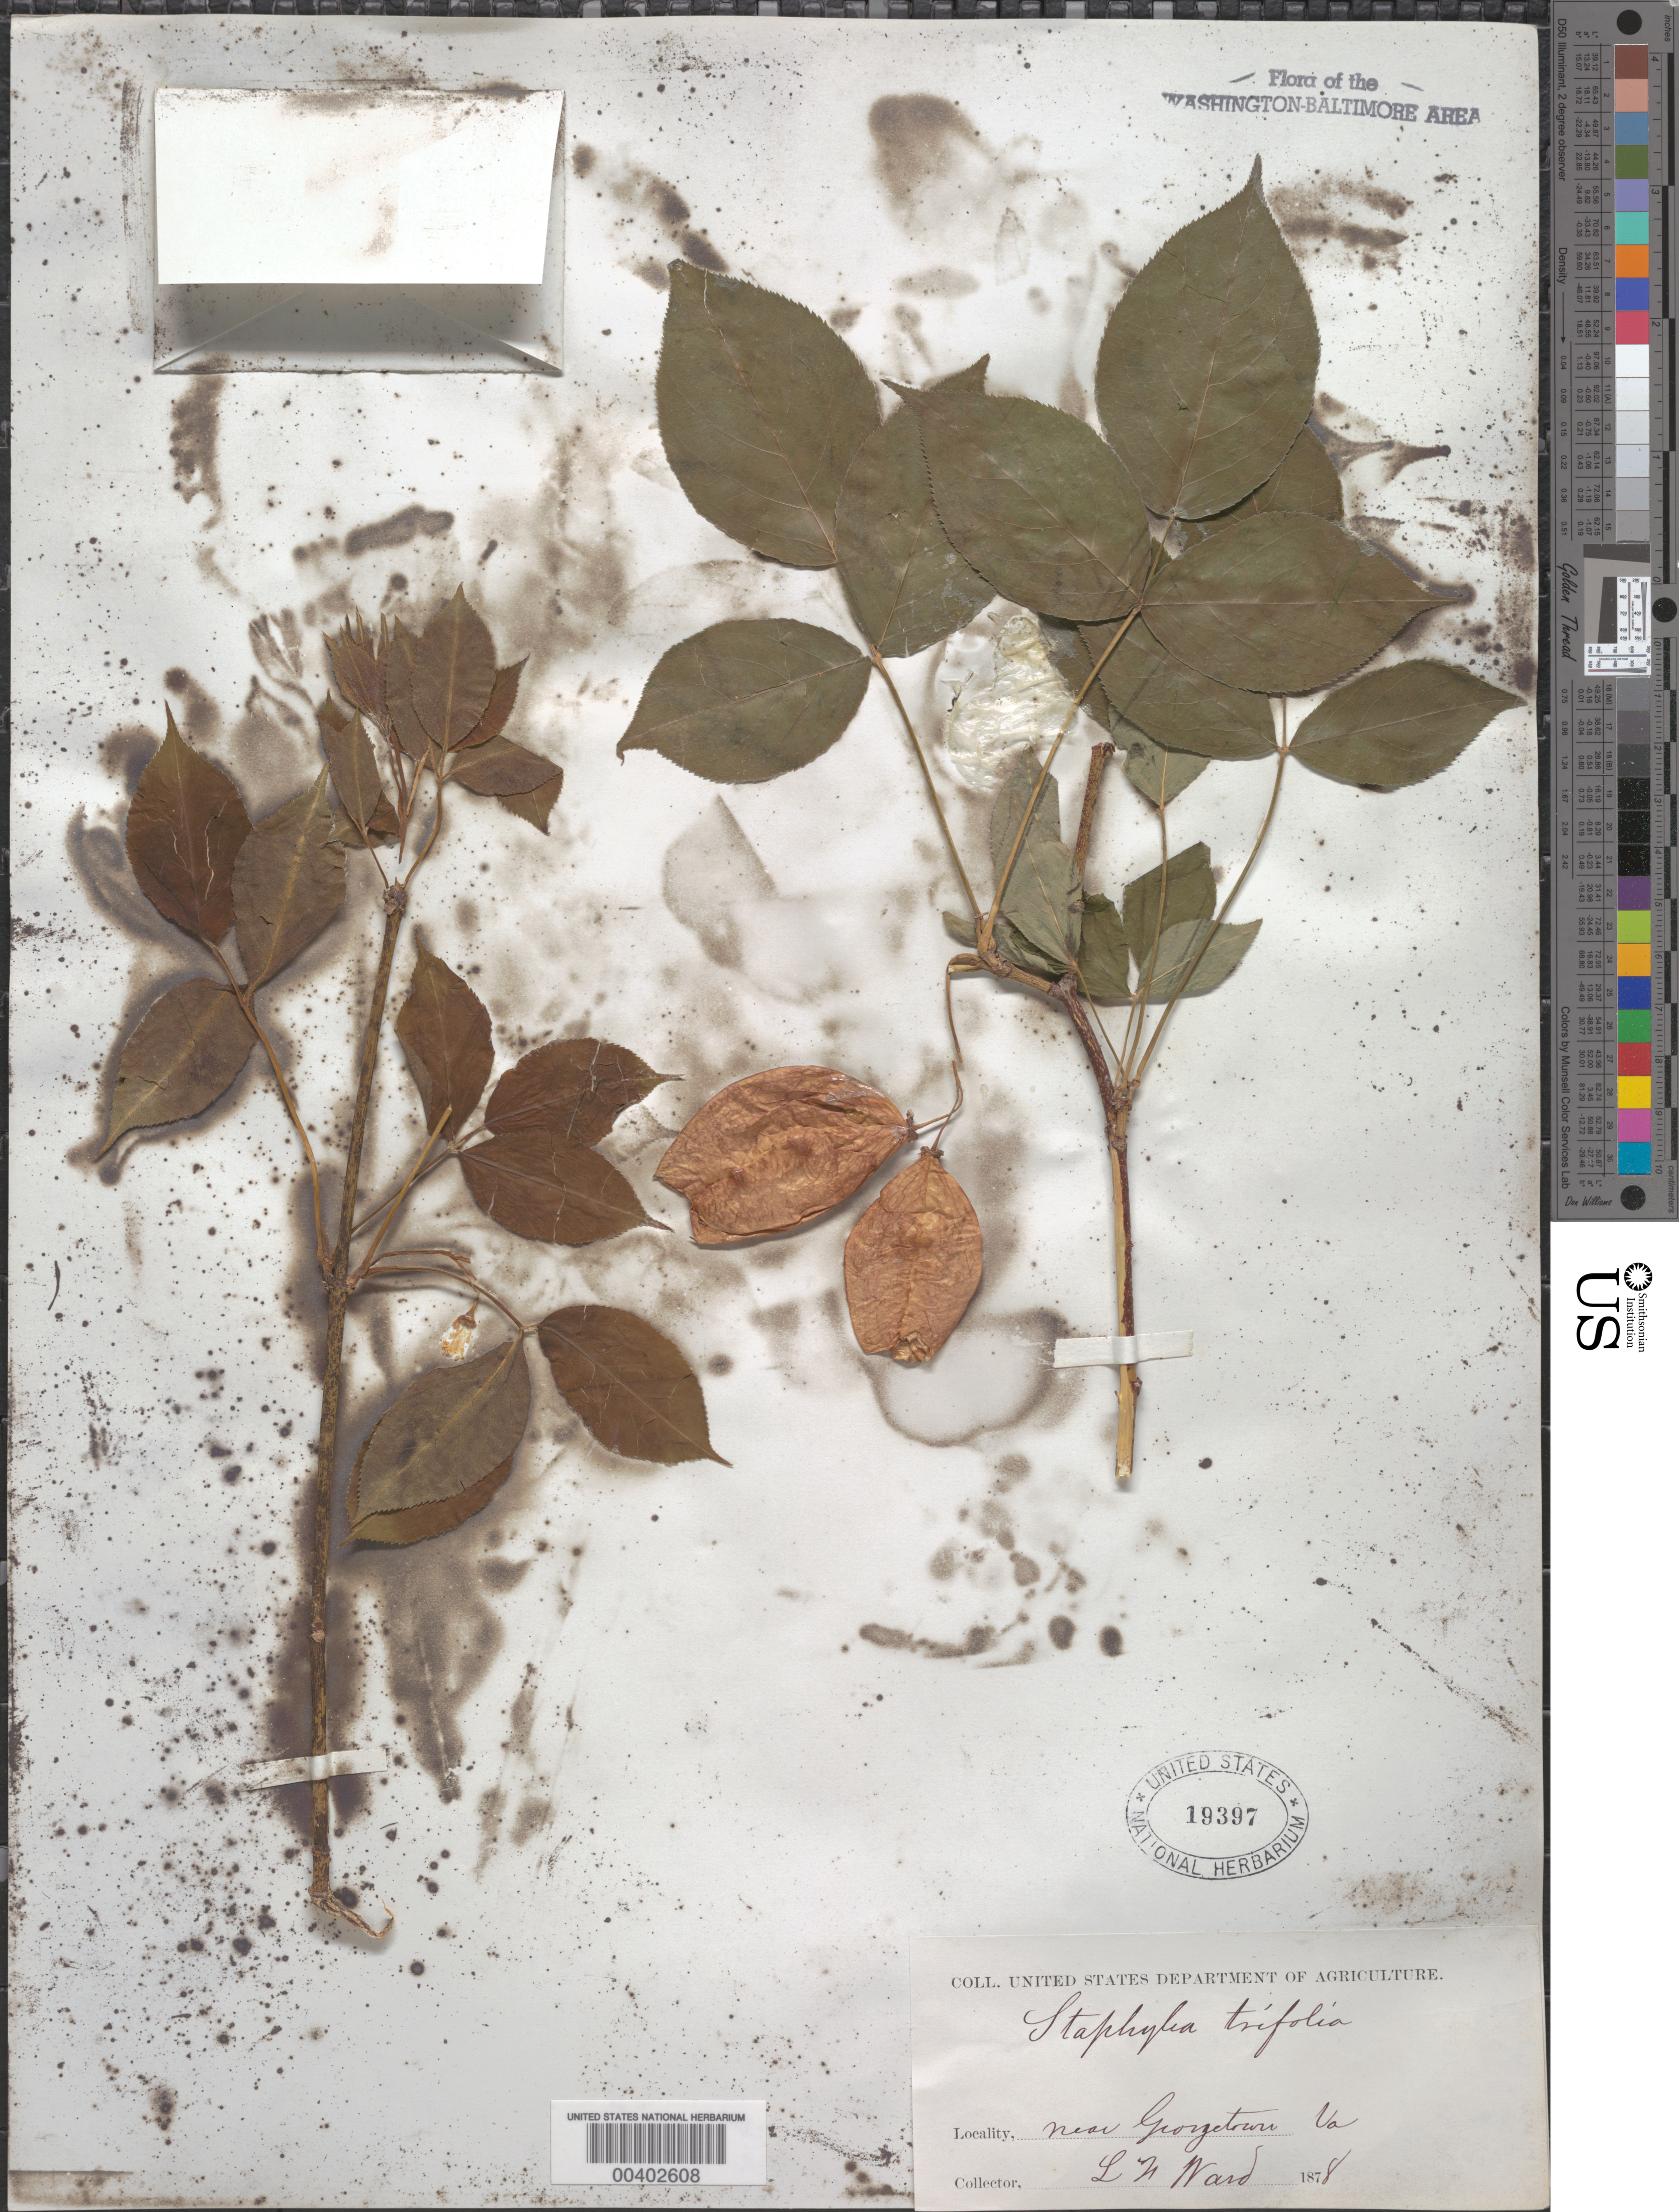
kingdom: Plantae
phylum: Tracheophyta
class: Magnoliopsida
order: Crossosomatales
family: Staphyleaceae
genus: Staphylea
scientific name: Staphylea trifolia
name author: L.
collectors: L. F. Ward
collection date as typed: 1878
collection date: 1878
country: United States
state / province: District of Columbia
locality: Georgetown vicinity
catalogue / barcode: US 19397